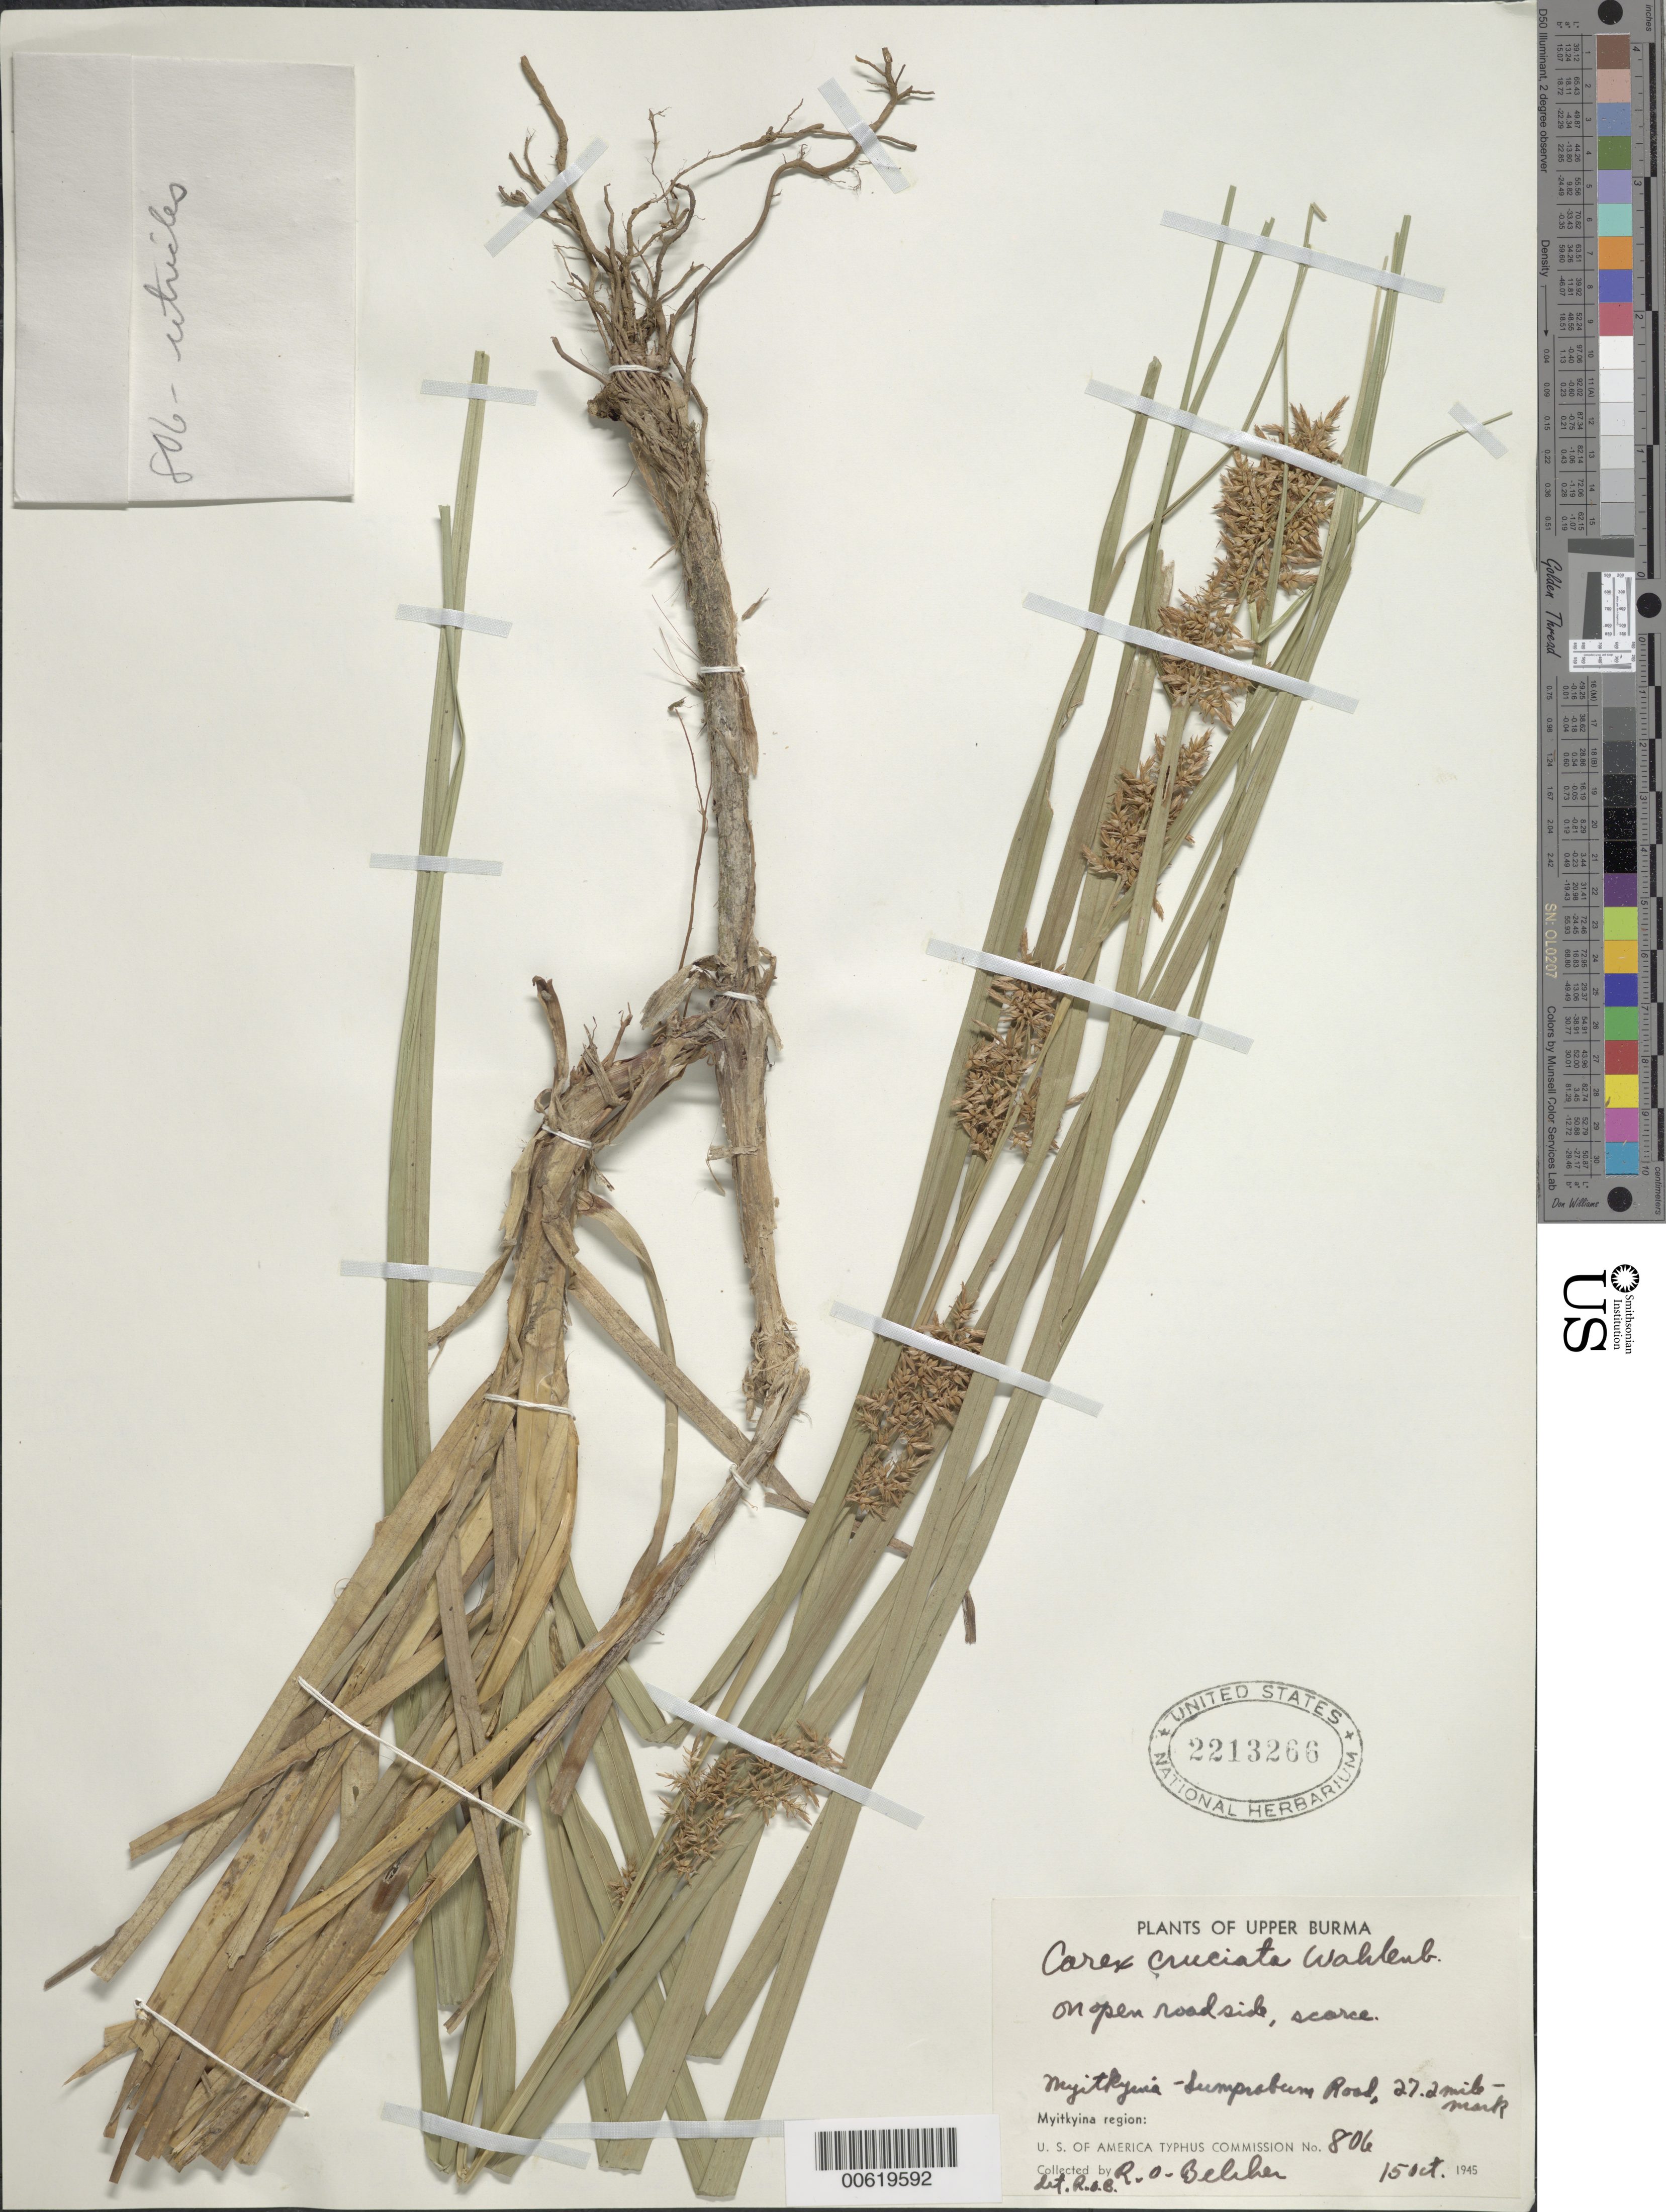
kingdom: Plantae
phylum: Tracheophyta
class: Liliopsida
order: Poales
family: Cyperaceae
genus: Carex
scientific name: Carex cruciata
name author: Wahlenb.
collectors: R. Belcher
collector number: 806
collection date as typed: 15 Oct 1945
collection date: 1945-10-15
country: Myanmar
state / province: Kachin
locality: Myitkyina region: Myitkyina- Sumprabum road, 27.2 mile mark.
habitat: On open roadside, scorce.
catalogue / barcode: US 2213266